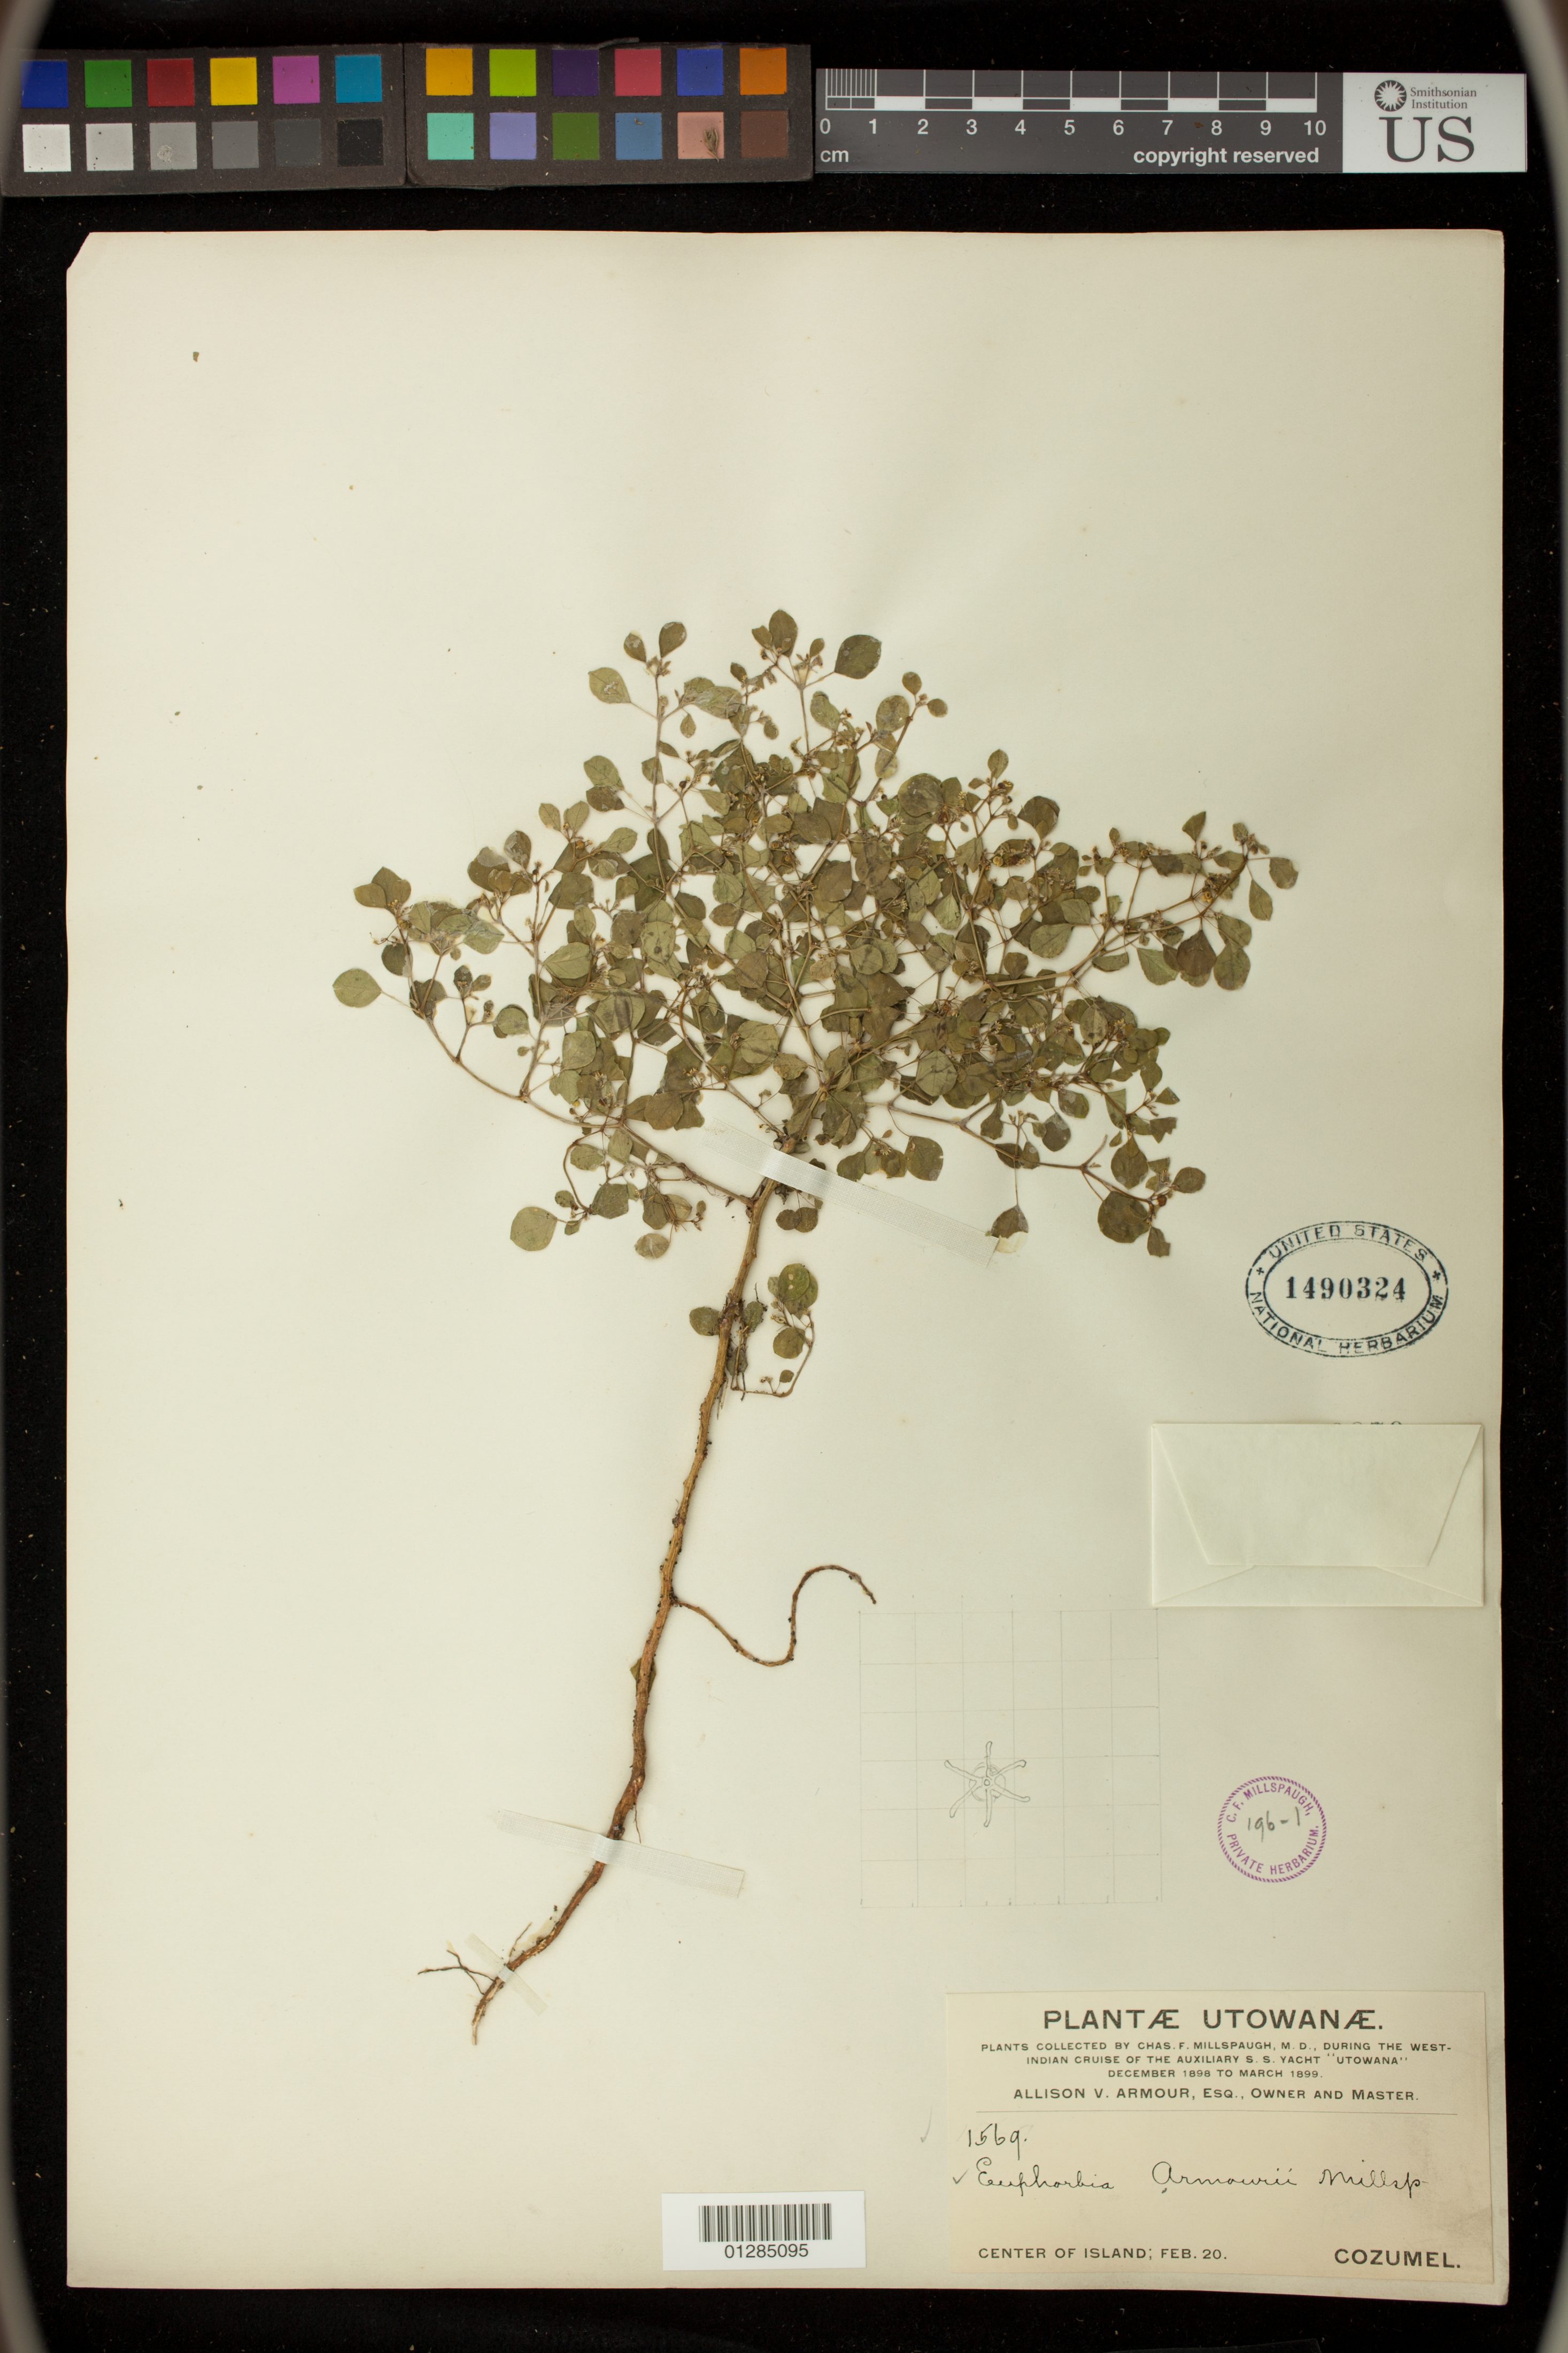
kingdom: Plantae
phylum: Tracheophyta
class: Magnoliopsida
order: Malpighiales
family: Euphorbiaceae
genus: Euphorbia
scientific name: Euphorbia armourii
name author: Millsp.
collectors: C. F. Millspaugh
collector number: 1569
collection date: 1899-02-20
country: Mexico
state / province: Quintana Roo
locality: Center of Island, Cozumel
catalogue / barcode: US 1490324